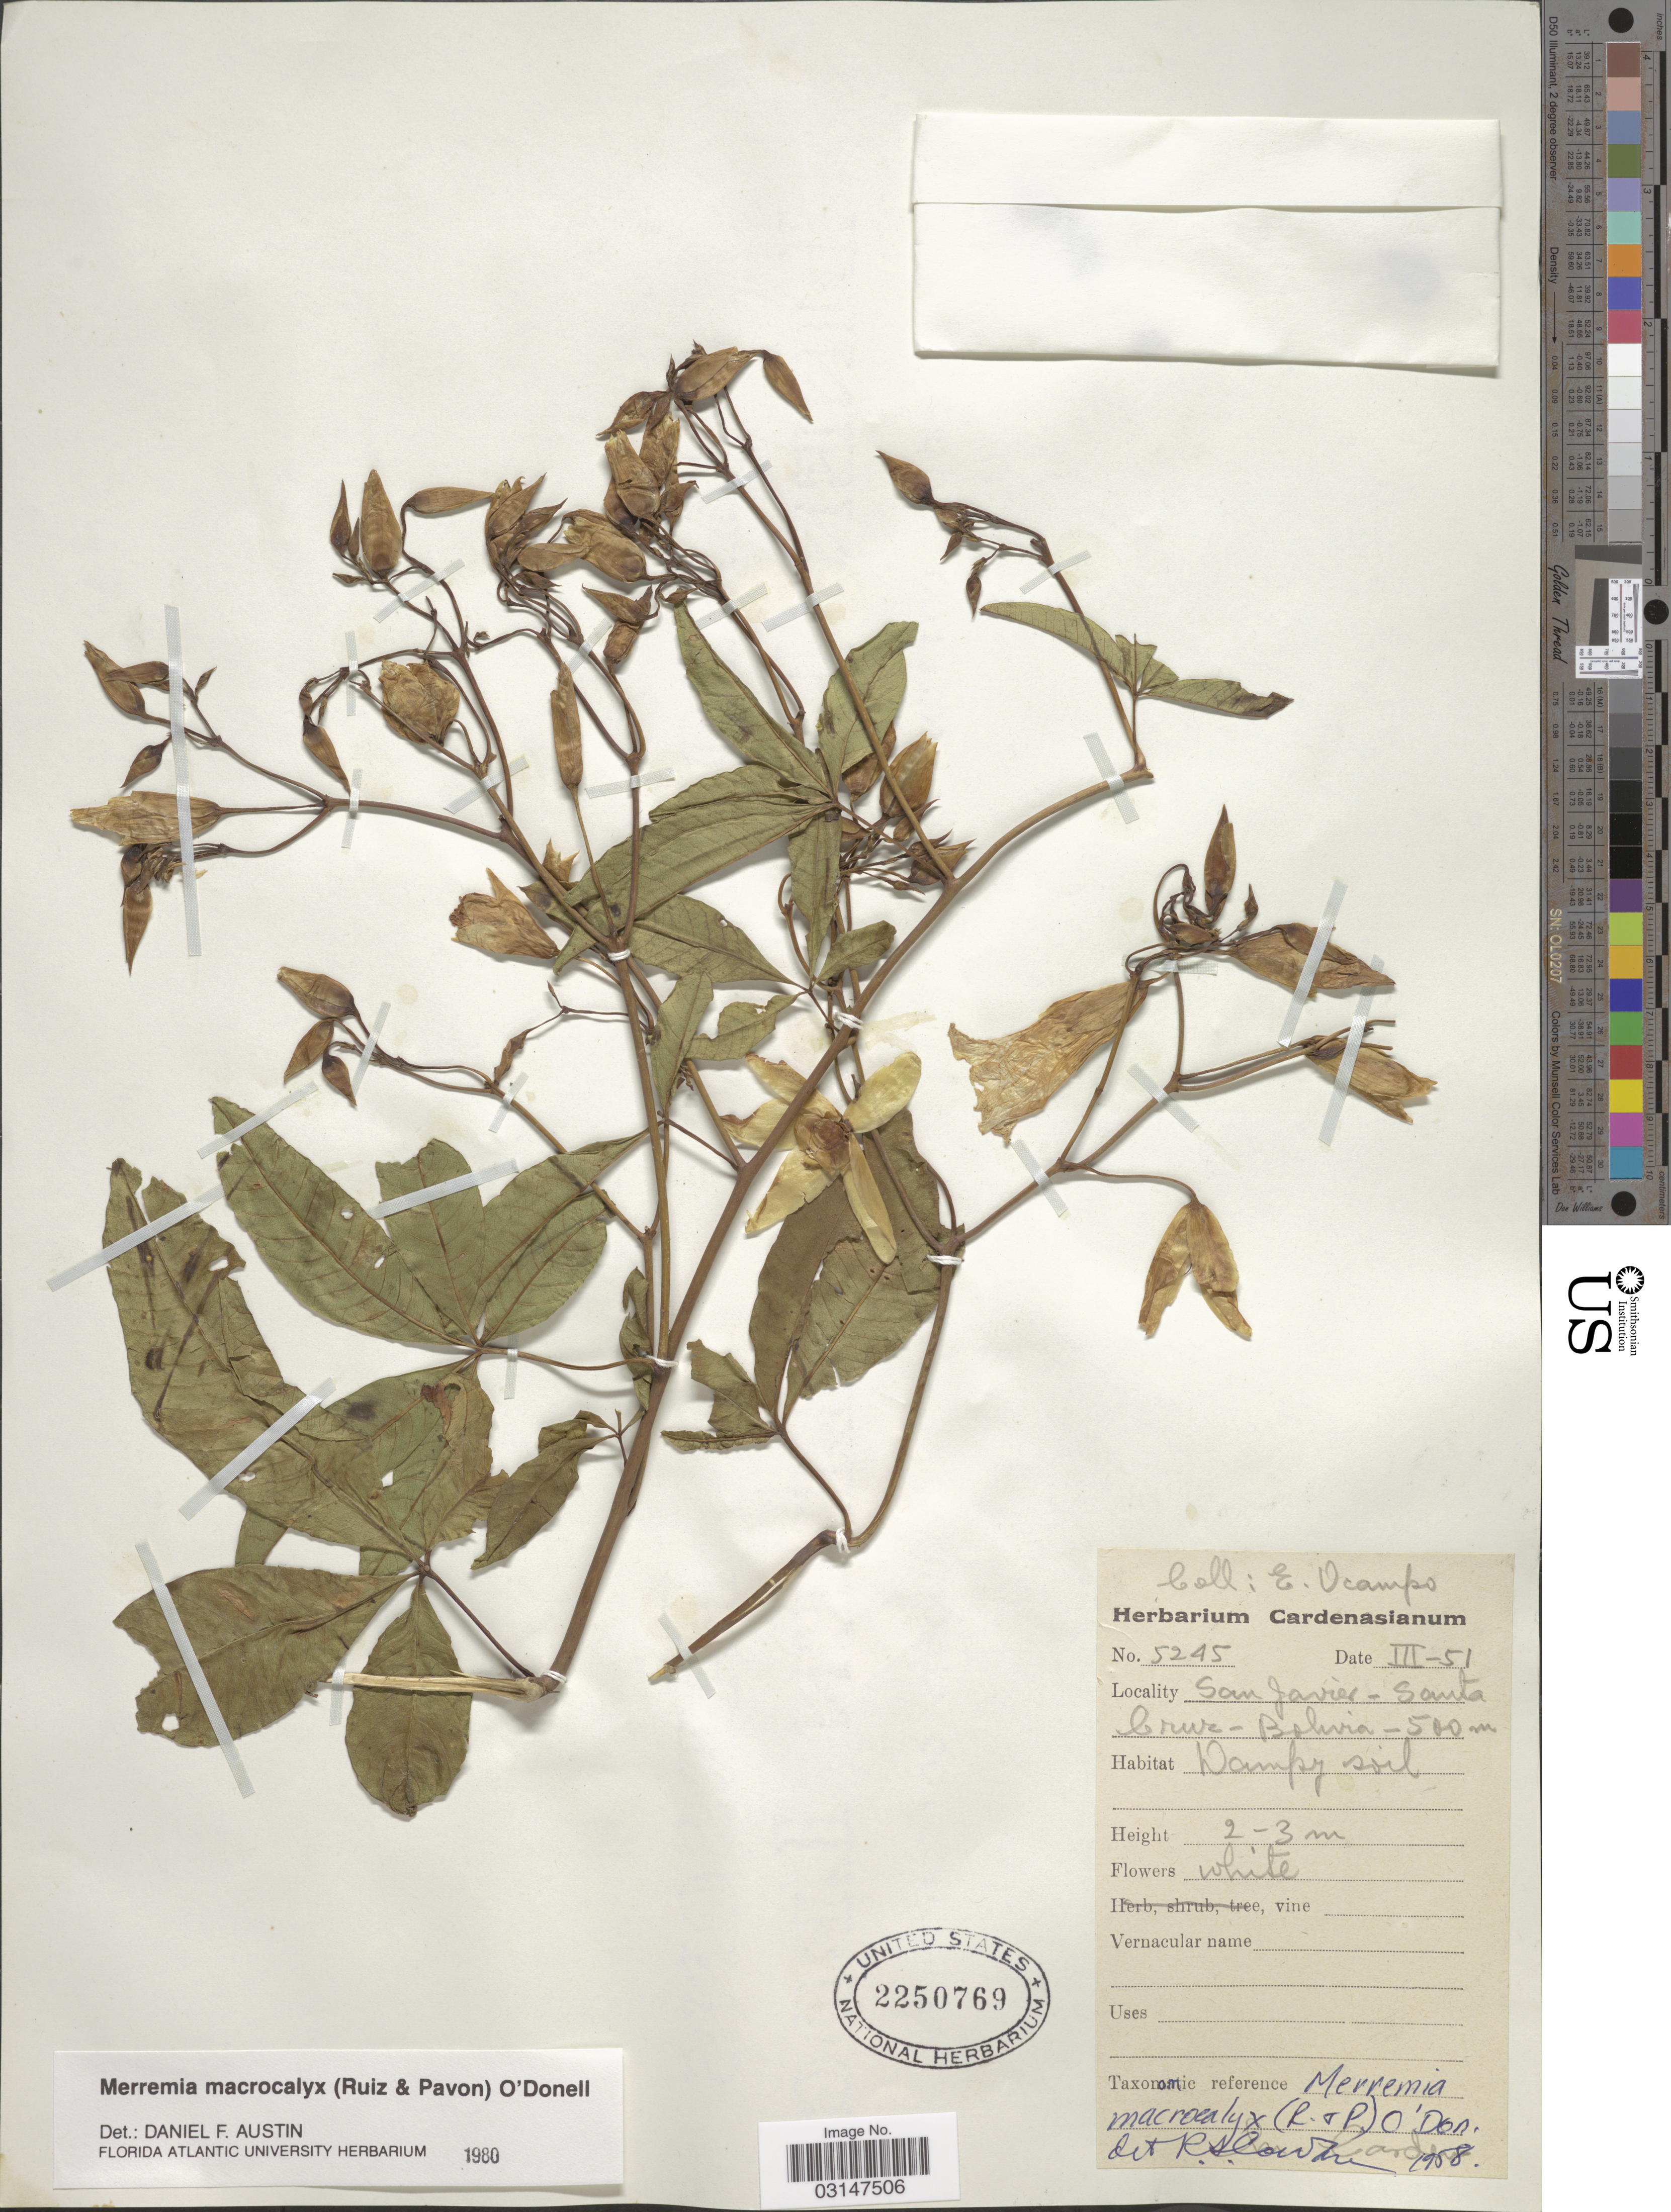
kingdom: Plantae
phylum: Tracheophyta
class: Magnoliopsida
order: Solanales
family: Convolvulaceae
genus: Distimake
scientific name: Distimake macrocalyx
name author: (Ruiz & Pav.) A. R. Simões & Staples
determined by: Strong, Mark T., (BOT), Smithsonian Institution - National Museum of Natural History (UNITED STATES)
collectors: E. Ocampo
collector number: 5245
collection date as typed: Transcribed d/m/y: /3/51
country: Bolivia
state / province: Santa Cruz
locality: San Javier.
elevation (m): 500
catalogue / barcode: US 2250769